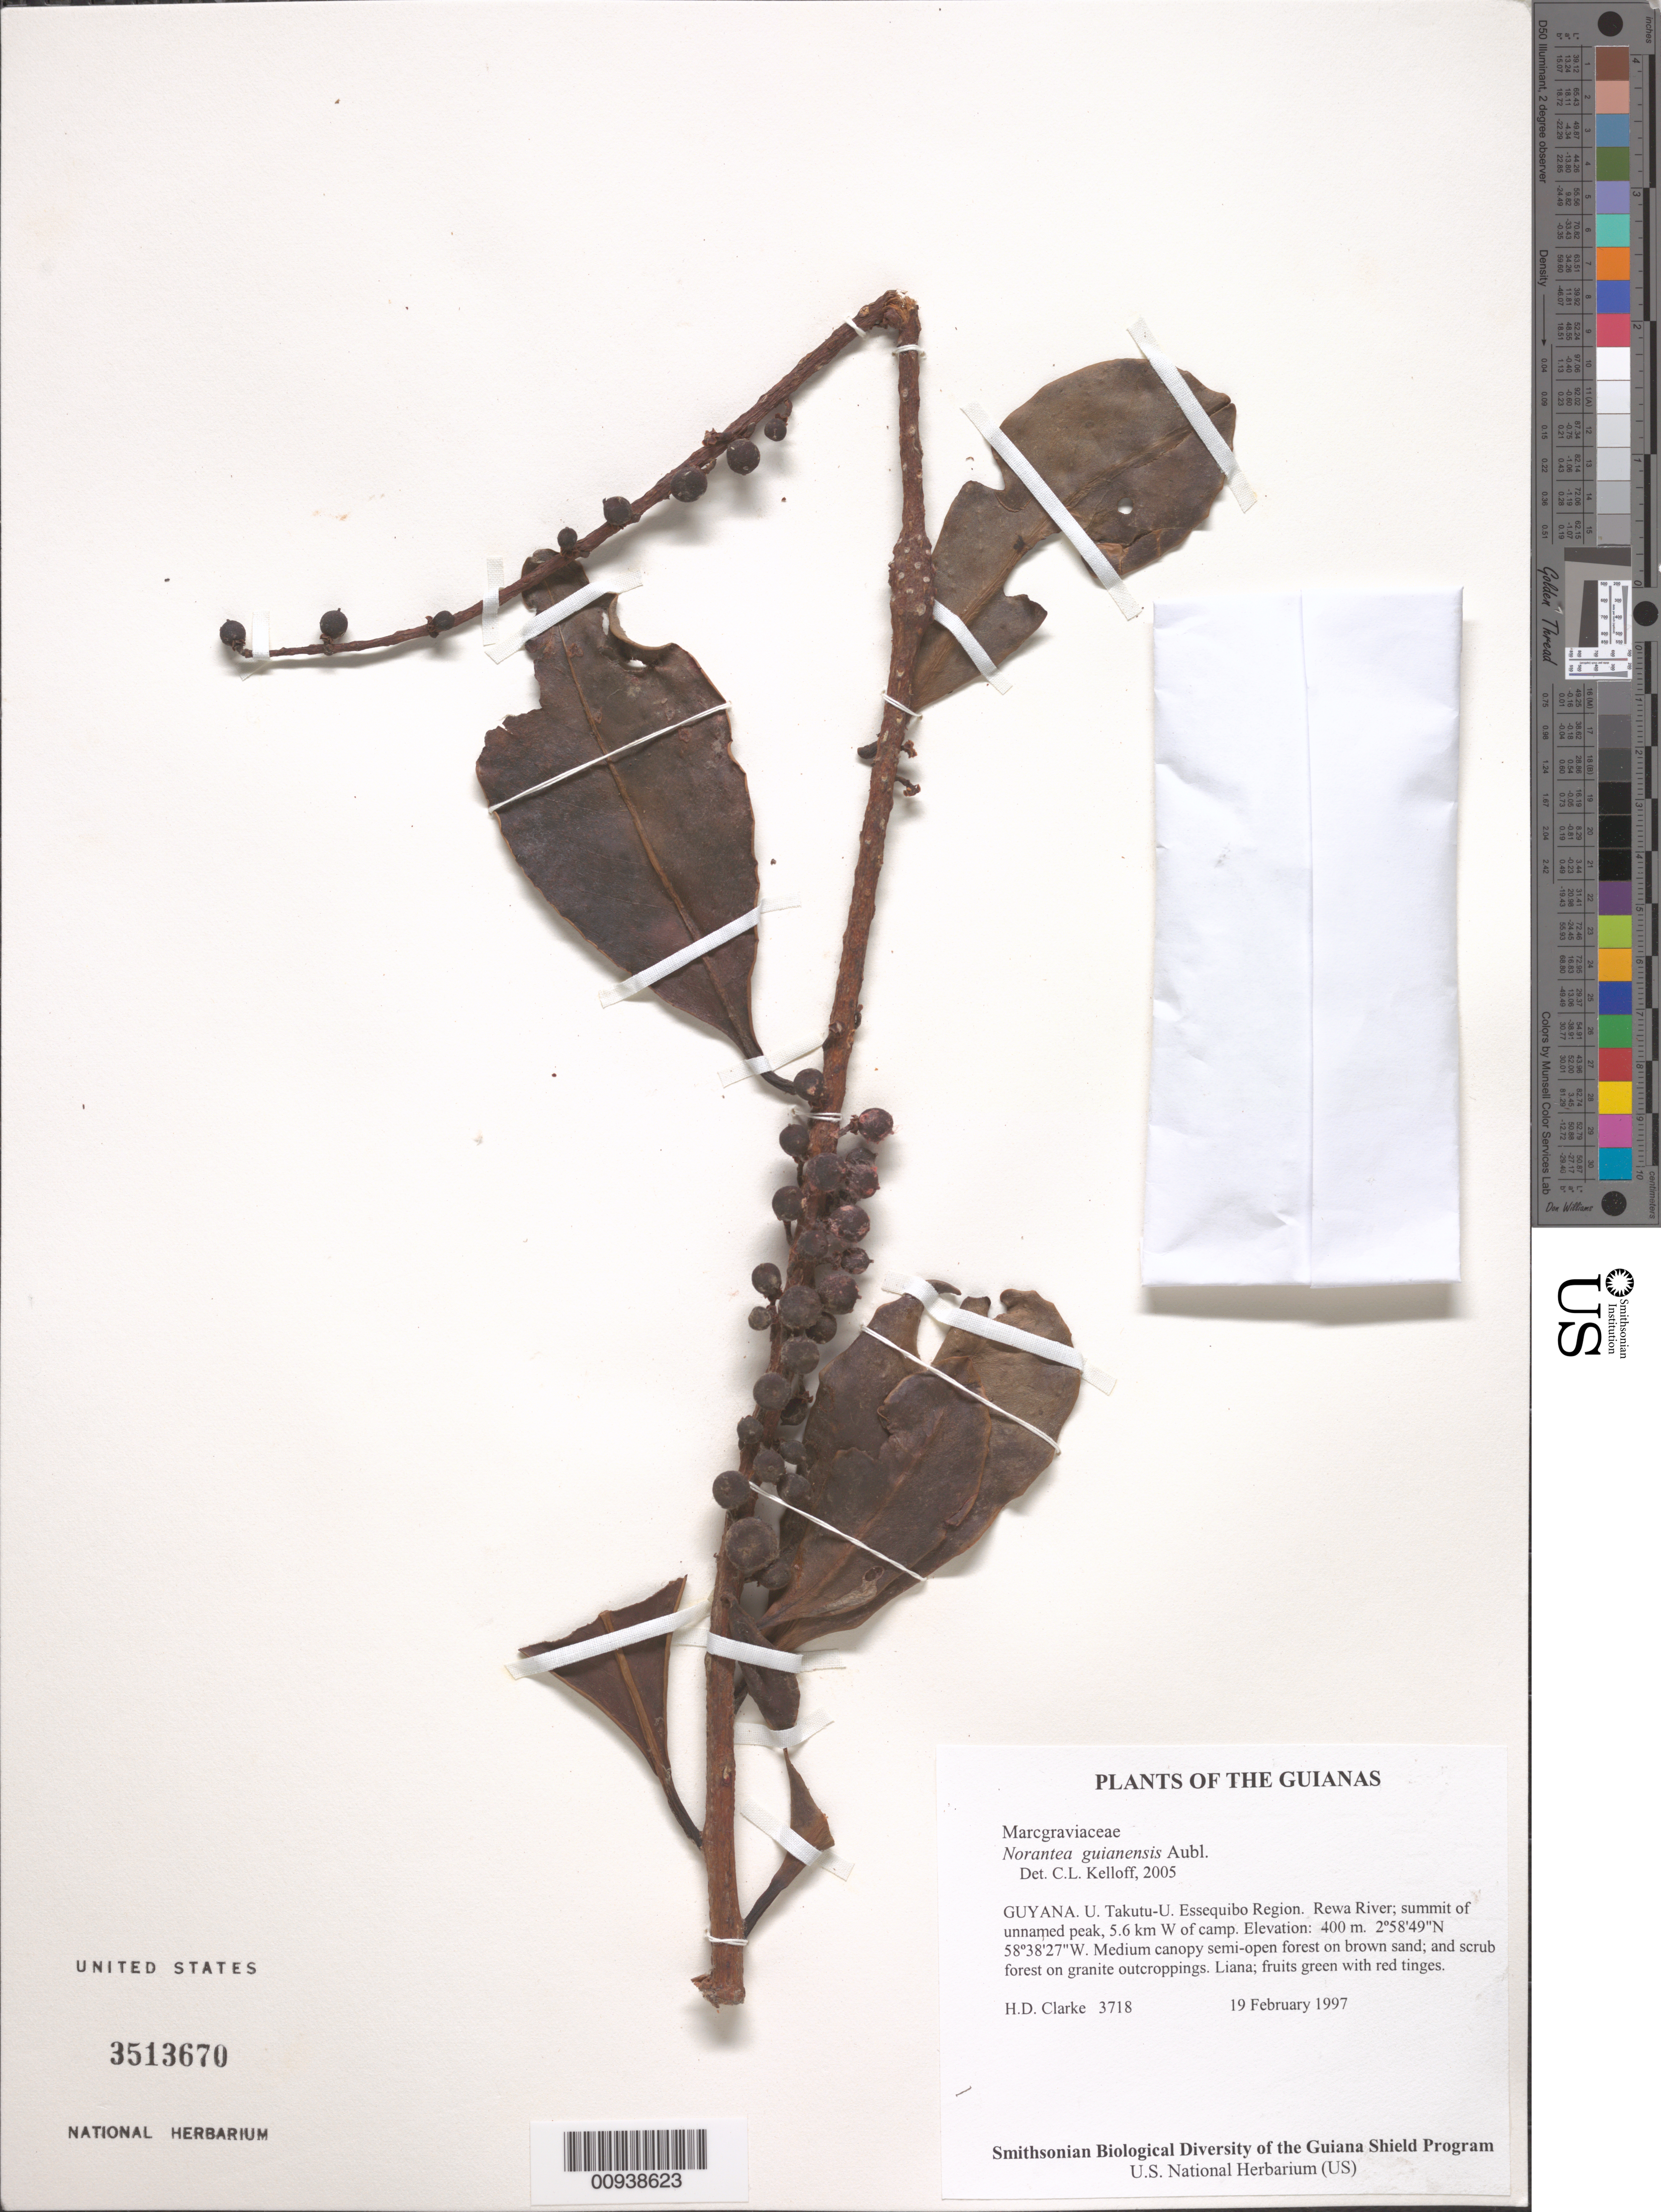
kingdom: Plantae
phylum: Tracheophyta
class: Magnoliopsida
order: Ericales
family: Marcgraviaceae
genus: Norantea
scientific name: Norantea guianensis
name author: Aubl.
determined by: Stuber, S.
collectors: H. D. Clarke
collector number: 3718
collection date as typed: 19 February 1997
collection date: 1997-02-19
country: Guyana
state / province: U. Takutu-U. Essequibo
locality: Rewa River; summit of unnamed peak, 5.6 km W of camp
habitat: Medium canopy semi-open forest on brown sand; and scrub forest on granite outcroppings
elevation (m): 400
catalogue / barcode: US 3513670